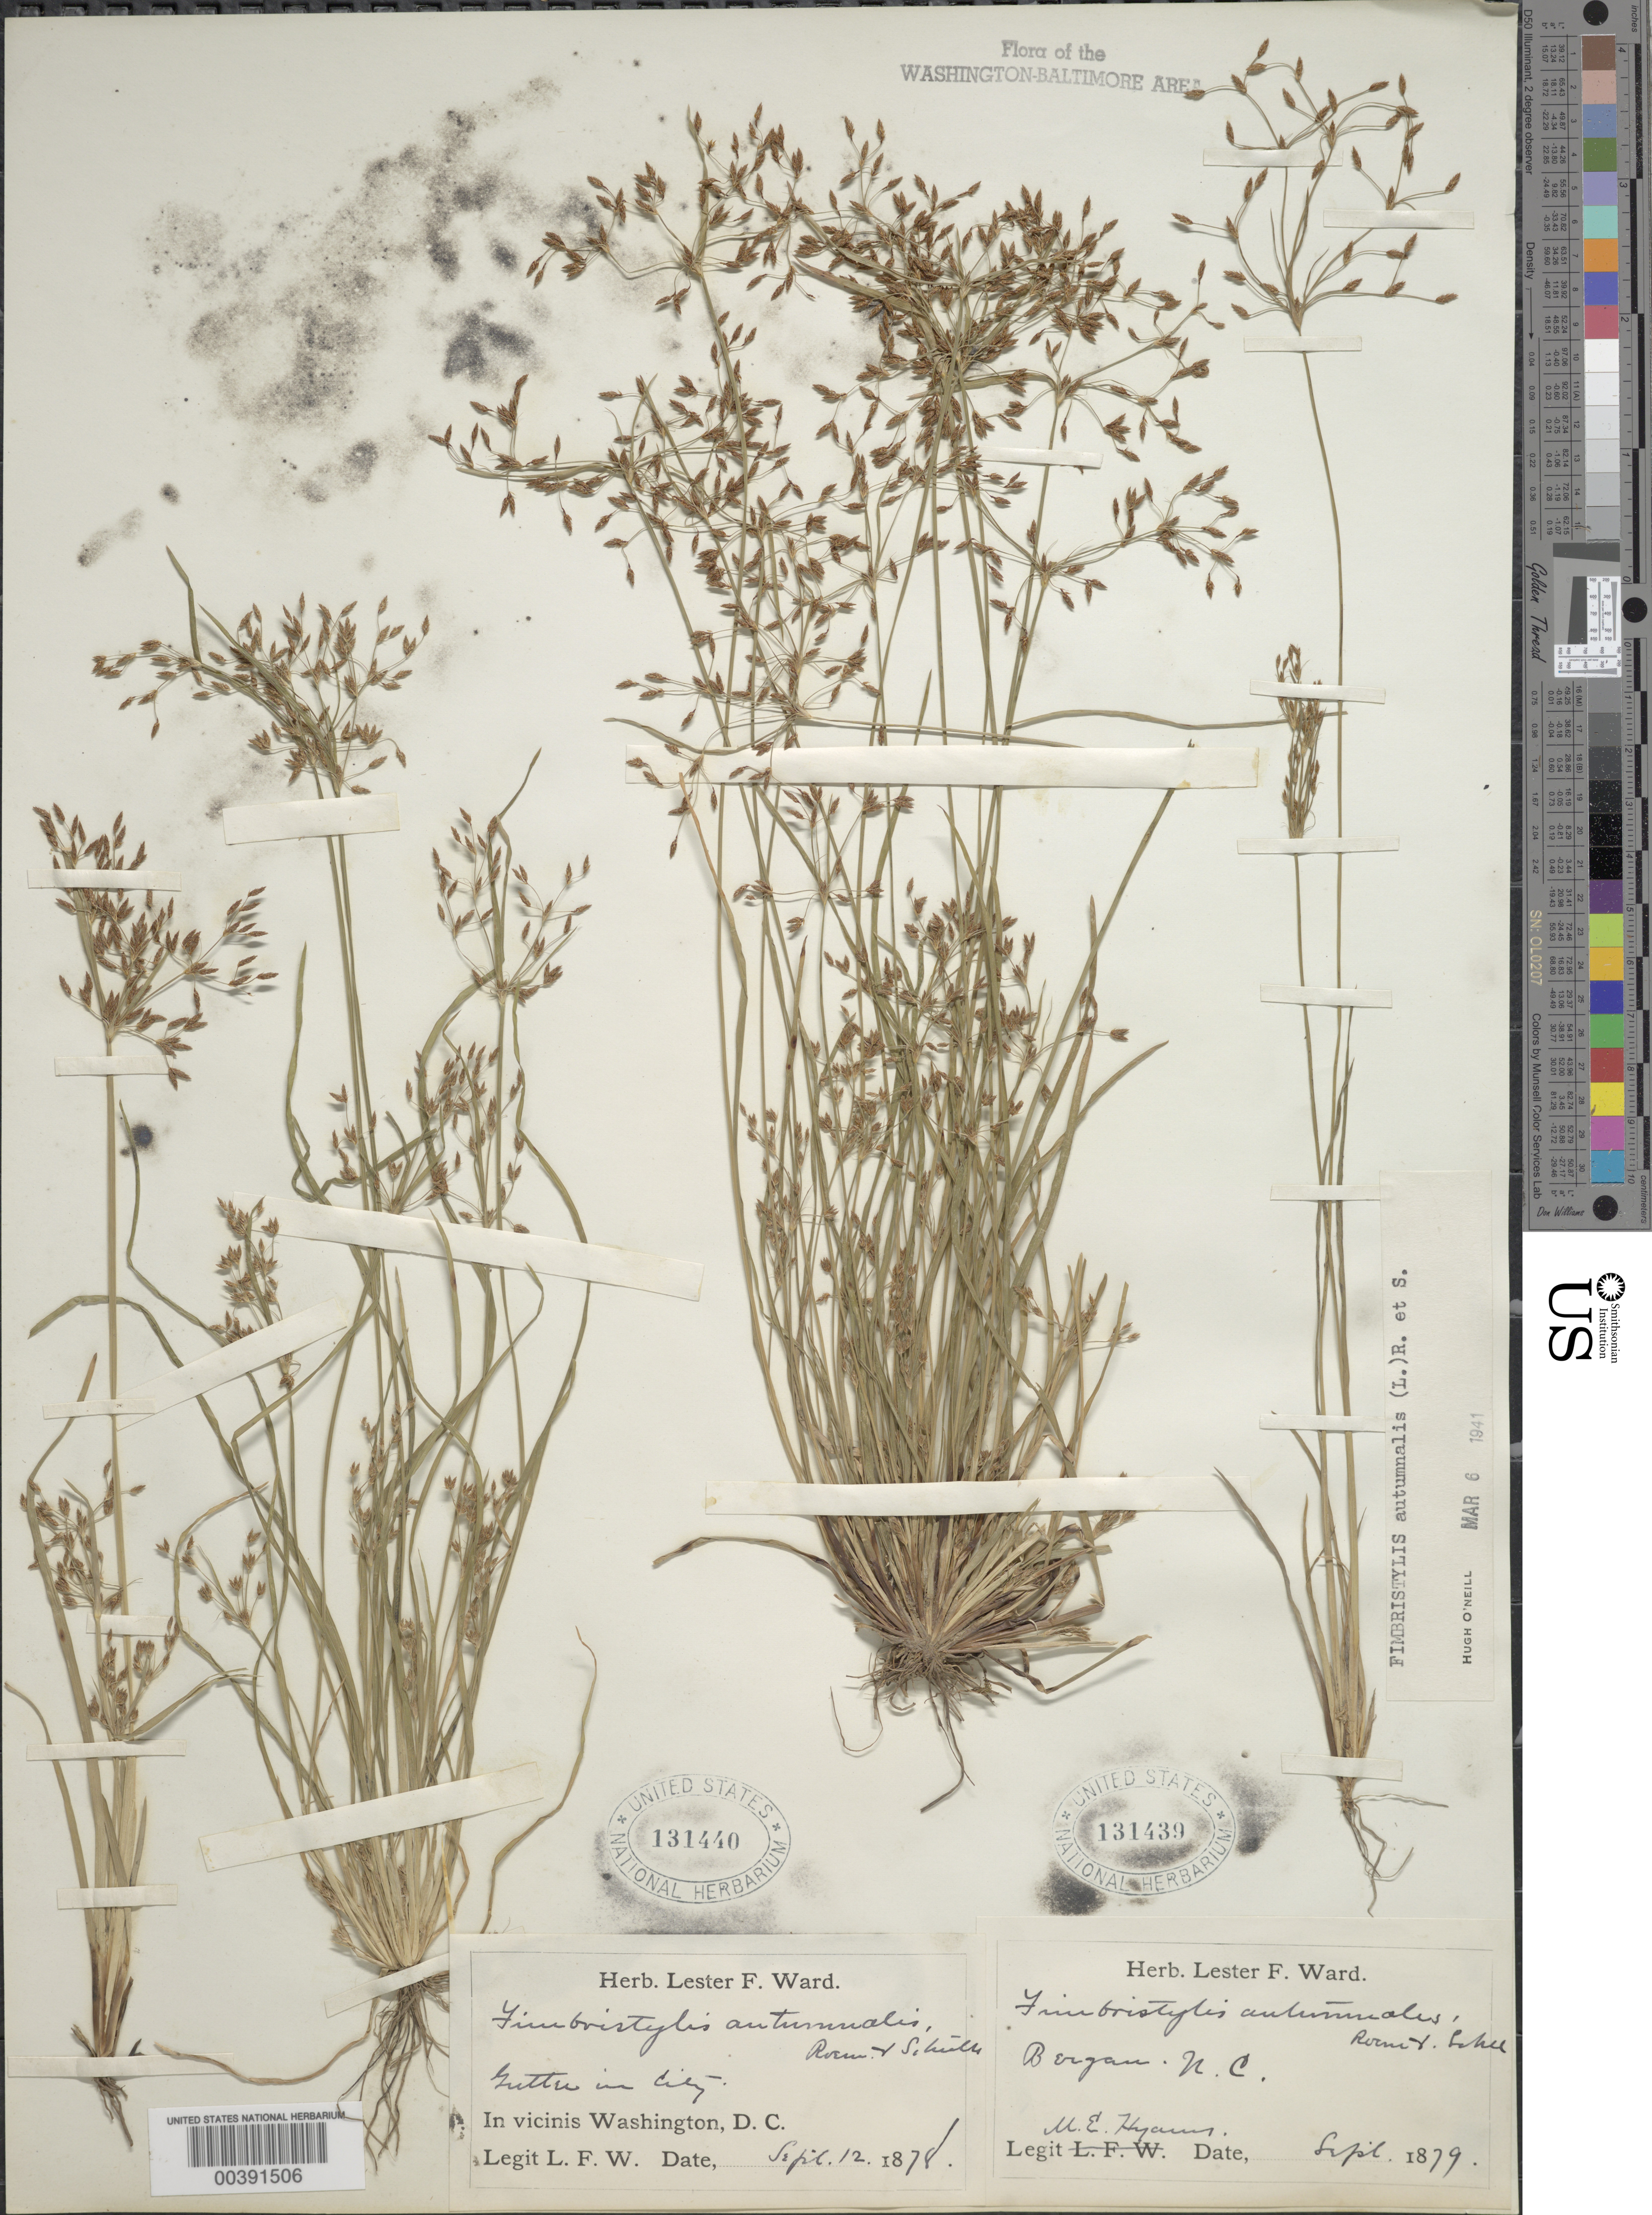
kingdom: Plantae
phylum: Tracheophyta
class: Liliopsida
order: Poales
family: Cyperaceae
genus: Fimbristylis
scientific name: Fimbristylis autumnalis (L.) Roem. & Schult.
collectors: L. F. Ward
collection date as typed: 12 Sep 1878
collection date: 1878-09-12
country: United States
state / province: District of Columbia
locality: Gutter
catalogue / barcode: US 131440